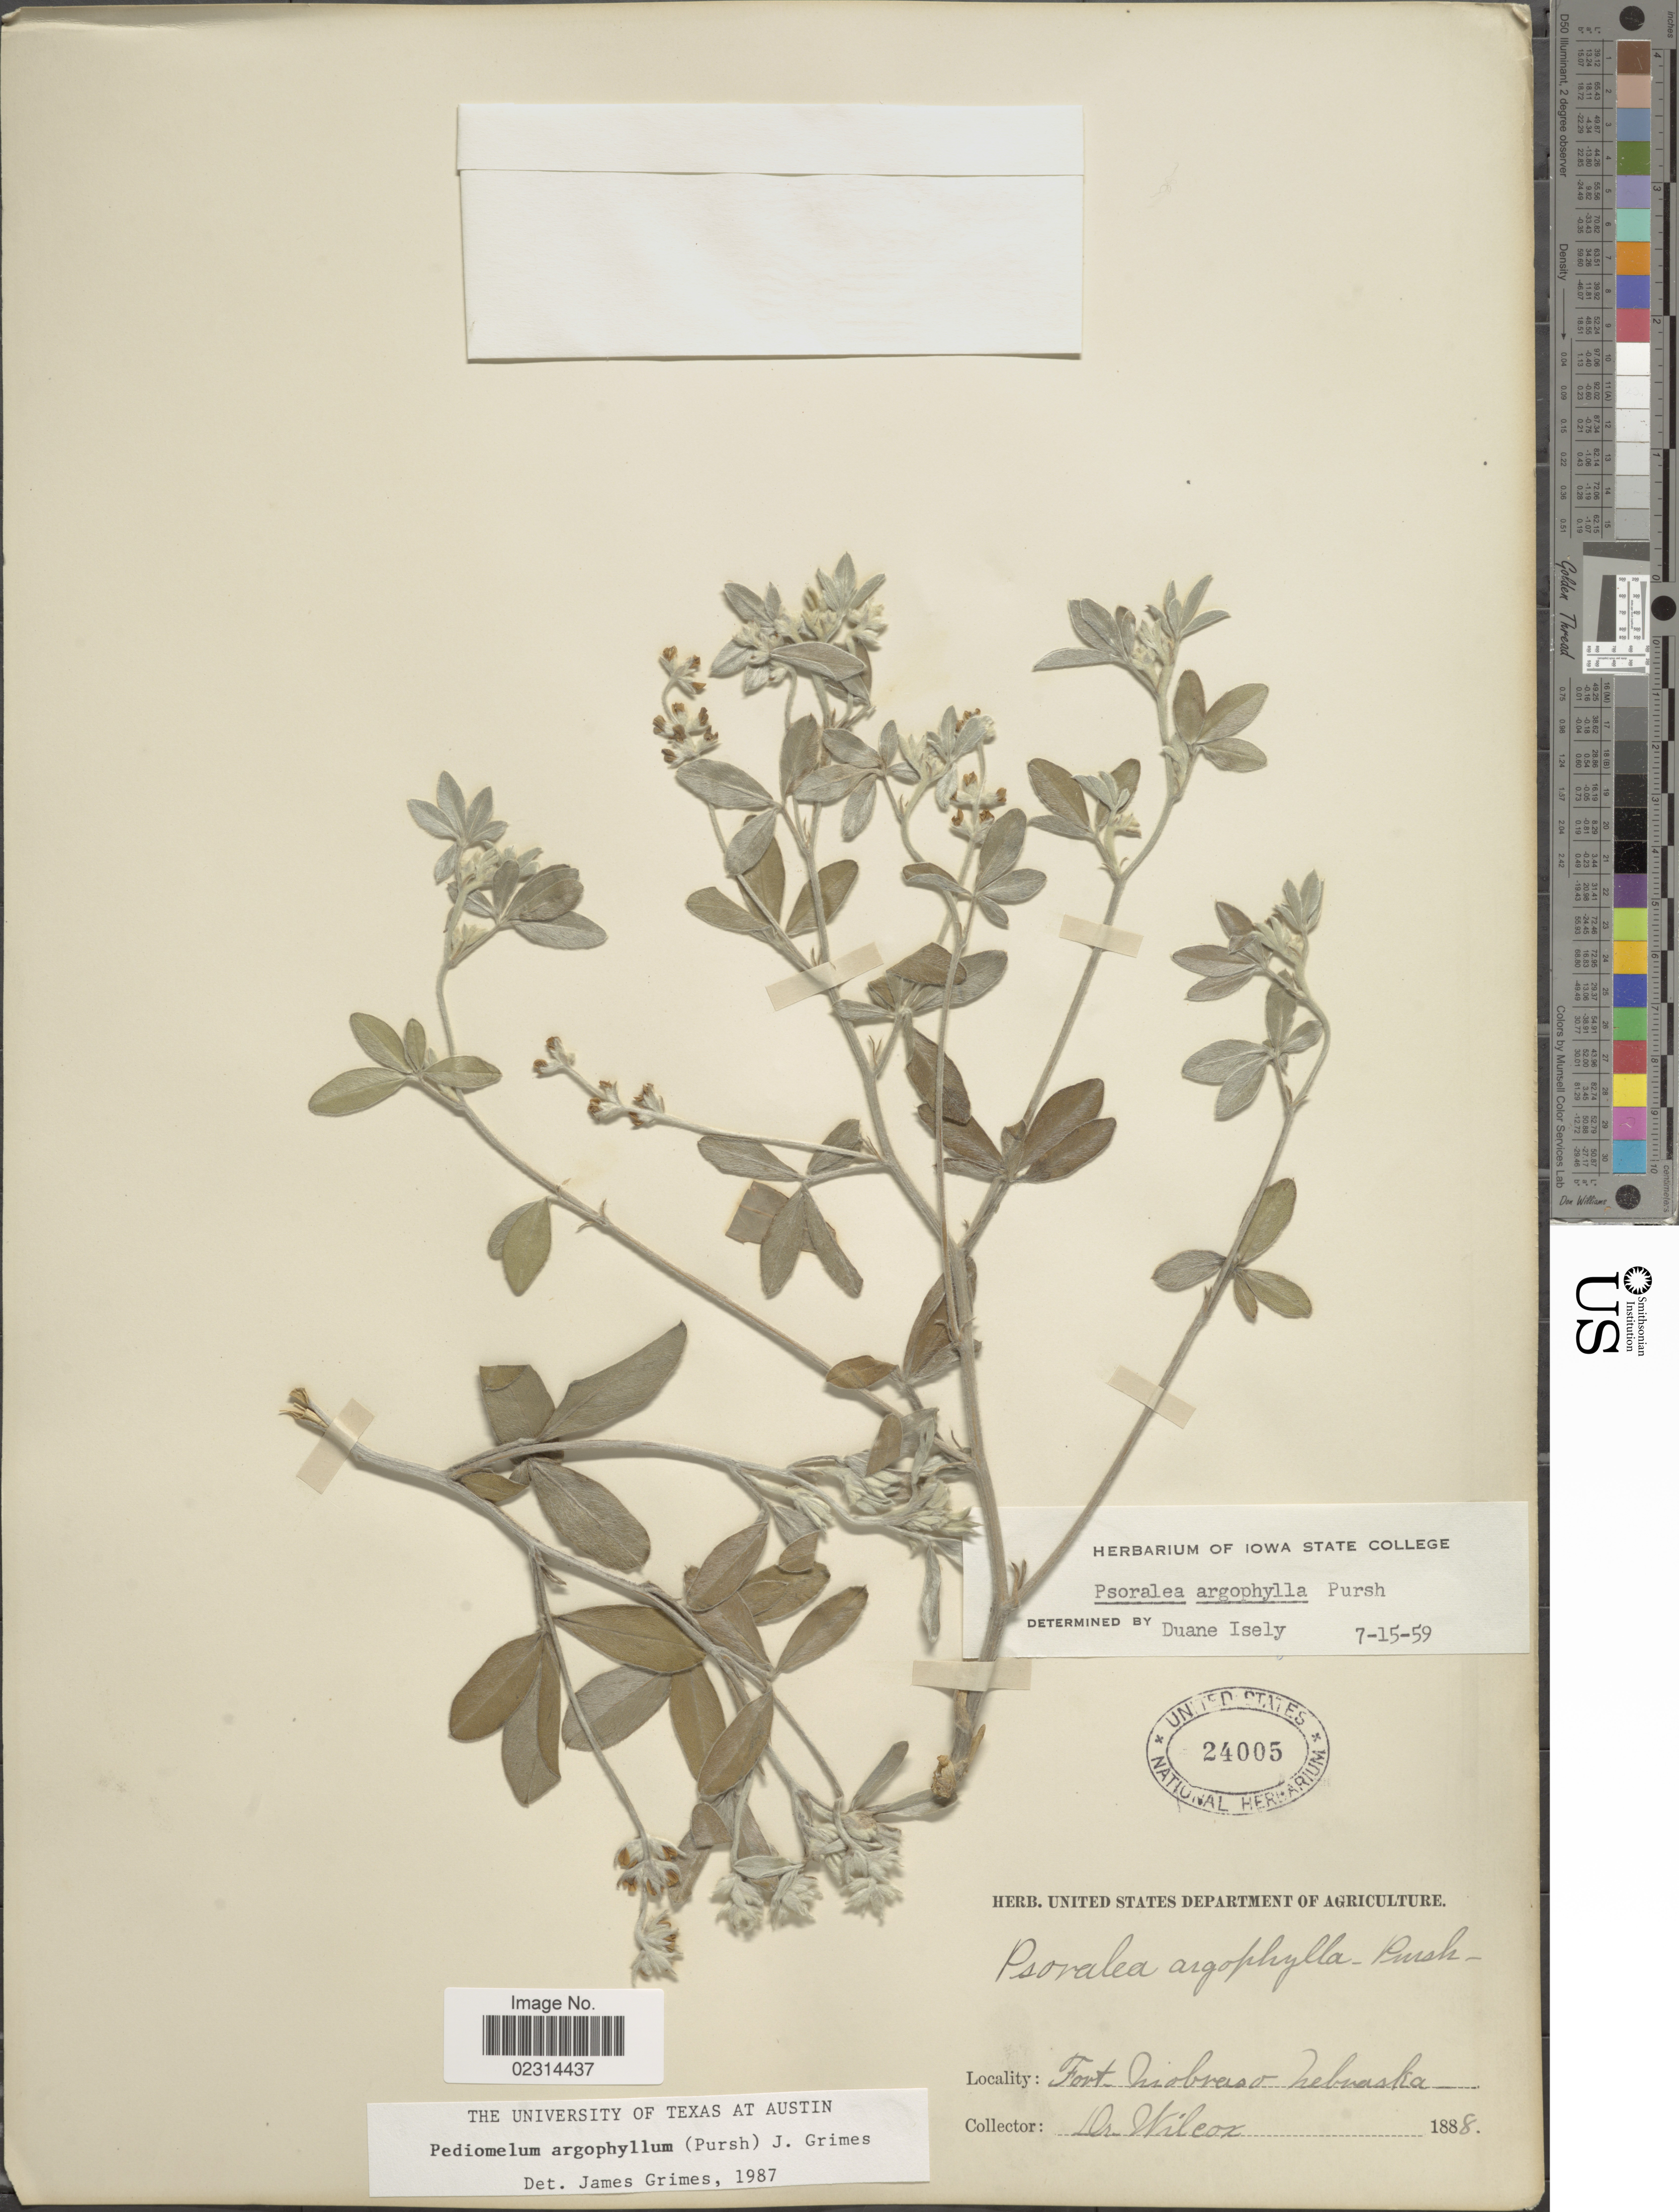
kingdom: Plantae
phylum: Tracheophyta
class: Magnoliopsida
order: Fabales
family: Fabaceae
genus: Pediomelum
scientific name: Pediomelum argophyllum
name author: (Pursh) J.W. Grimes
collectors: -. Wilcox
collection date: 1888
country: United States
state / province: Nebraska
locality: Fort Niobrara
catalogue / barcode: US 24005